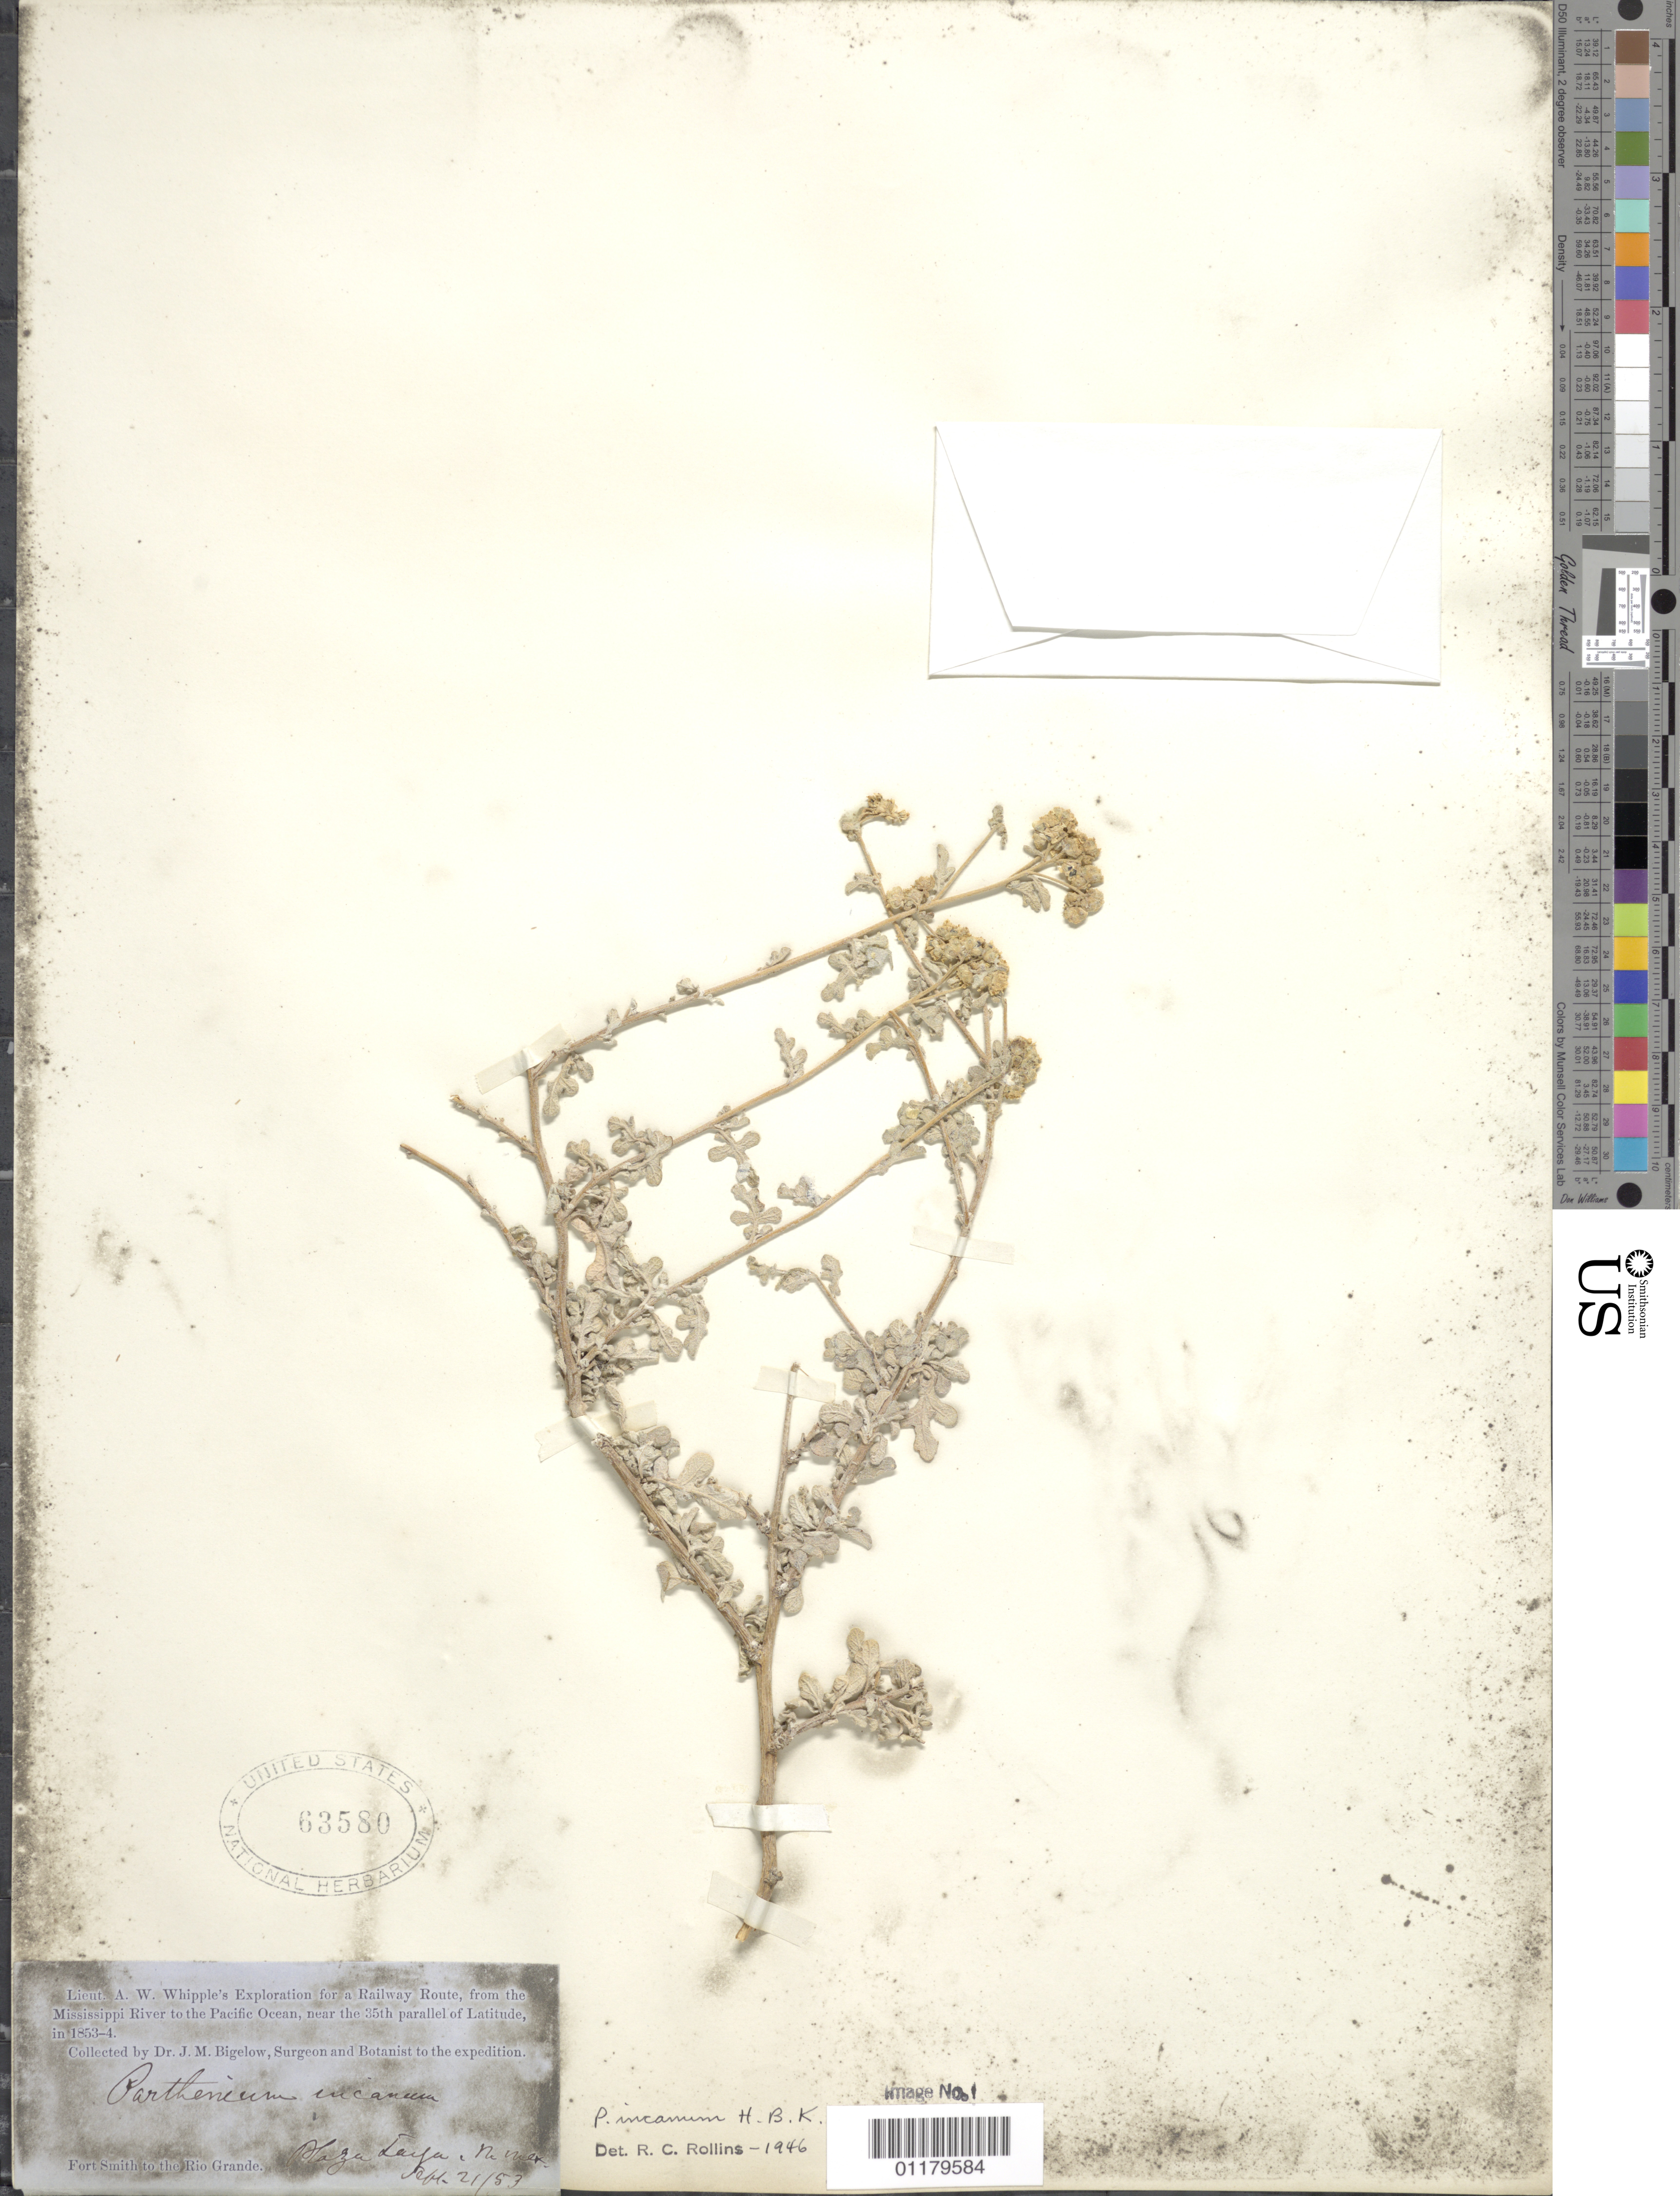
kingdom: Plantae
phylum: Tracheophyta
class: Magnoliopsida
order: Asterales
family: Asteraceae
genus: Parthenium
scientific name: Parthenium incanum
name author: Kunth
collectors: J. M. Bigelow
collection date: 1853-09-21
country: United States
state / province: New Mexico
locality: Plaza Larga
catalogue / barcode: US 63580